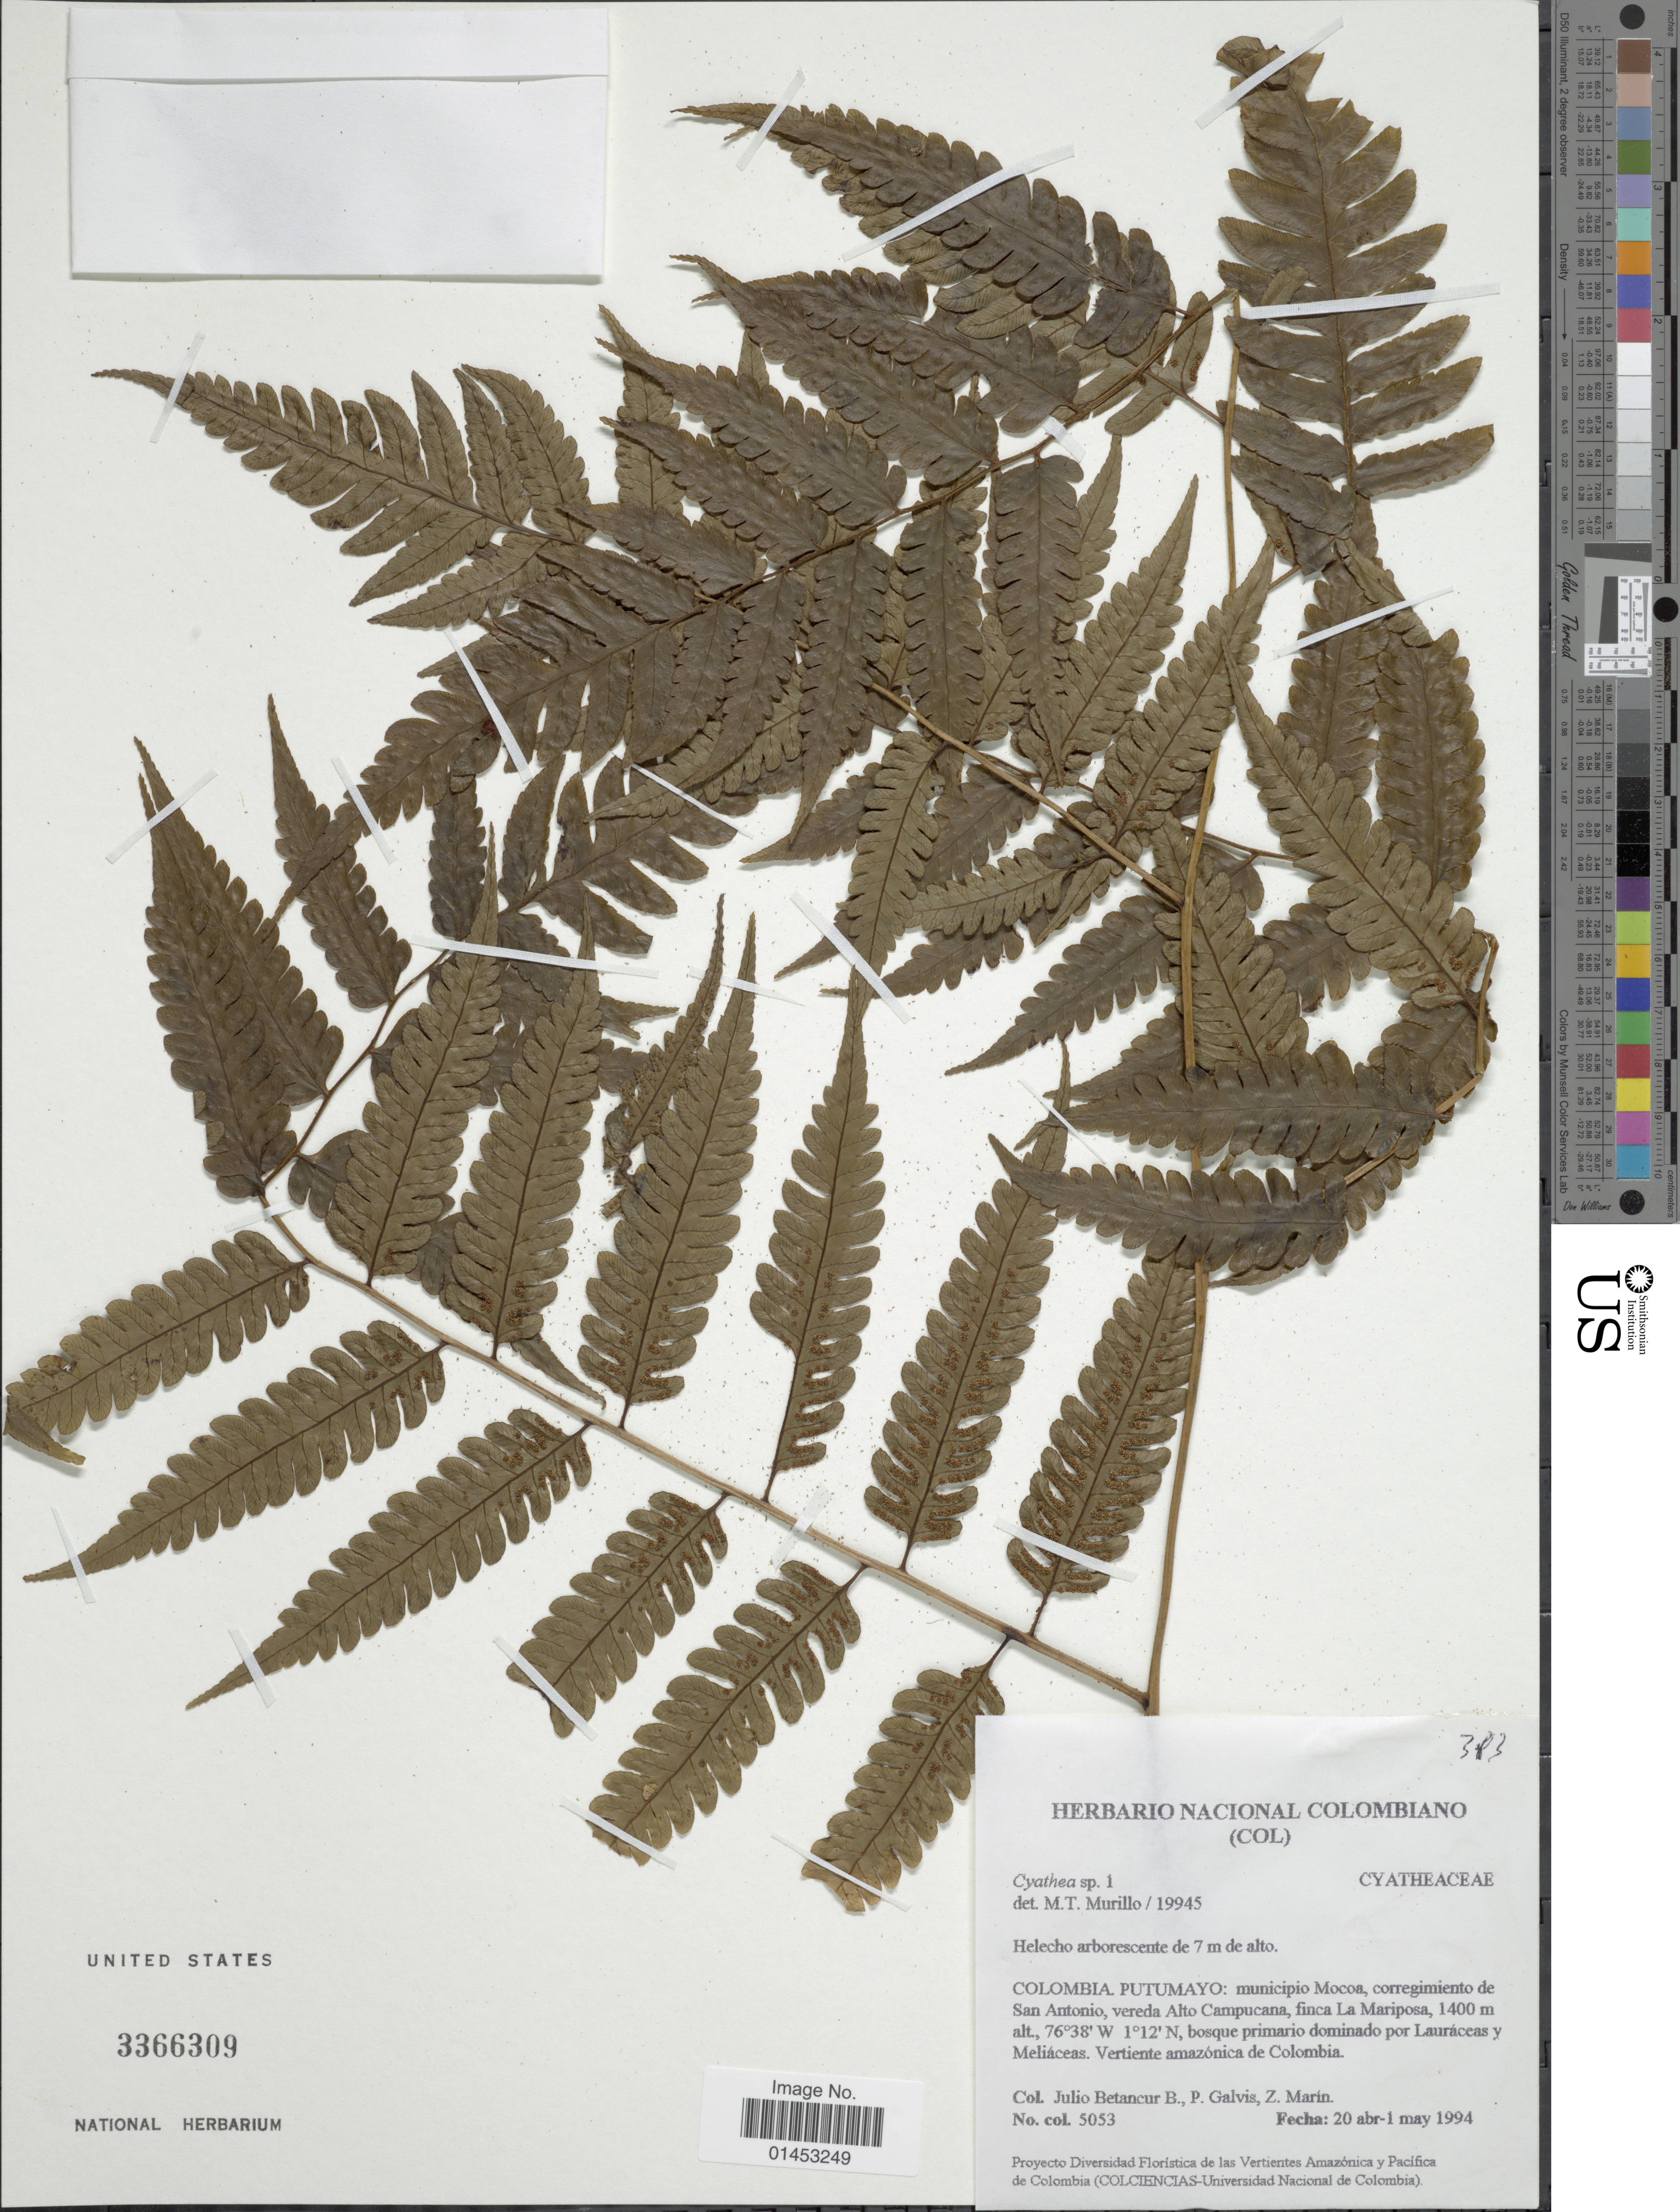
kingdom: Plantae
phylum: Tracheophyta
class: Polypodiopsida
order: Cyatheales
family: Cyatheaceae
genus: Cyathea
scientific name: Cyathea sp.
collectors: J. Betancur-B., P. Galvis & Z. Marin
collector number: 5053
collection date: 1994-04-20/1994-05-01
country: Colombia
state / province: Putumayo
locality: Putumayo: municipio Mocoa, corregimiento de San Antonio vereda alto Campucana, finca La Mariposa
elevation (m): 1400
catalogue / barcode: US 3366309